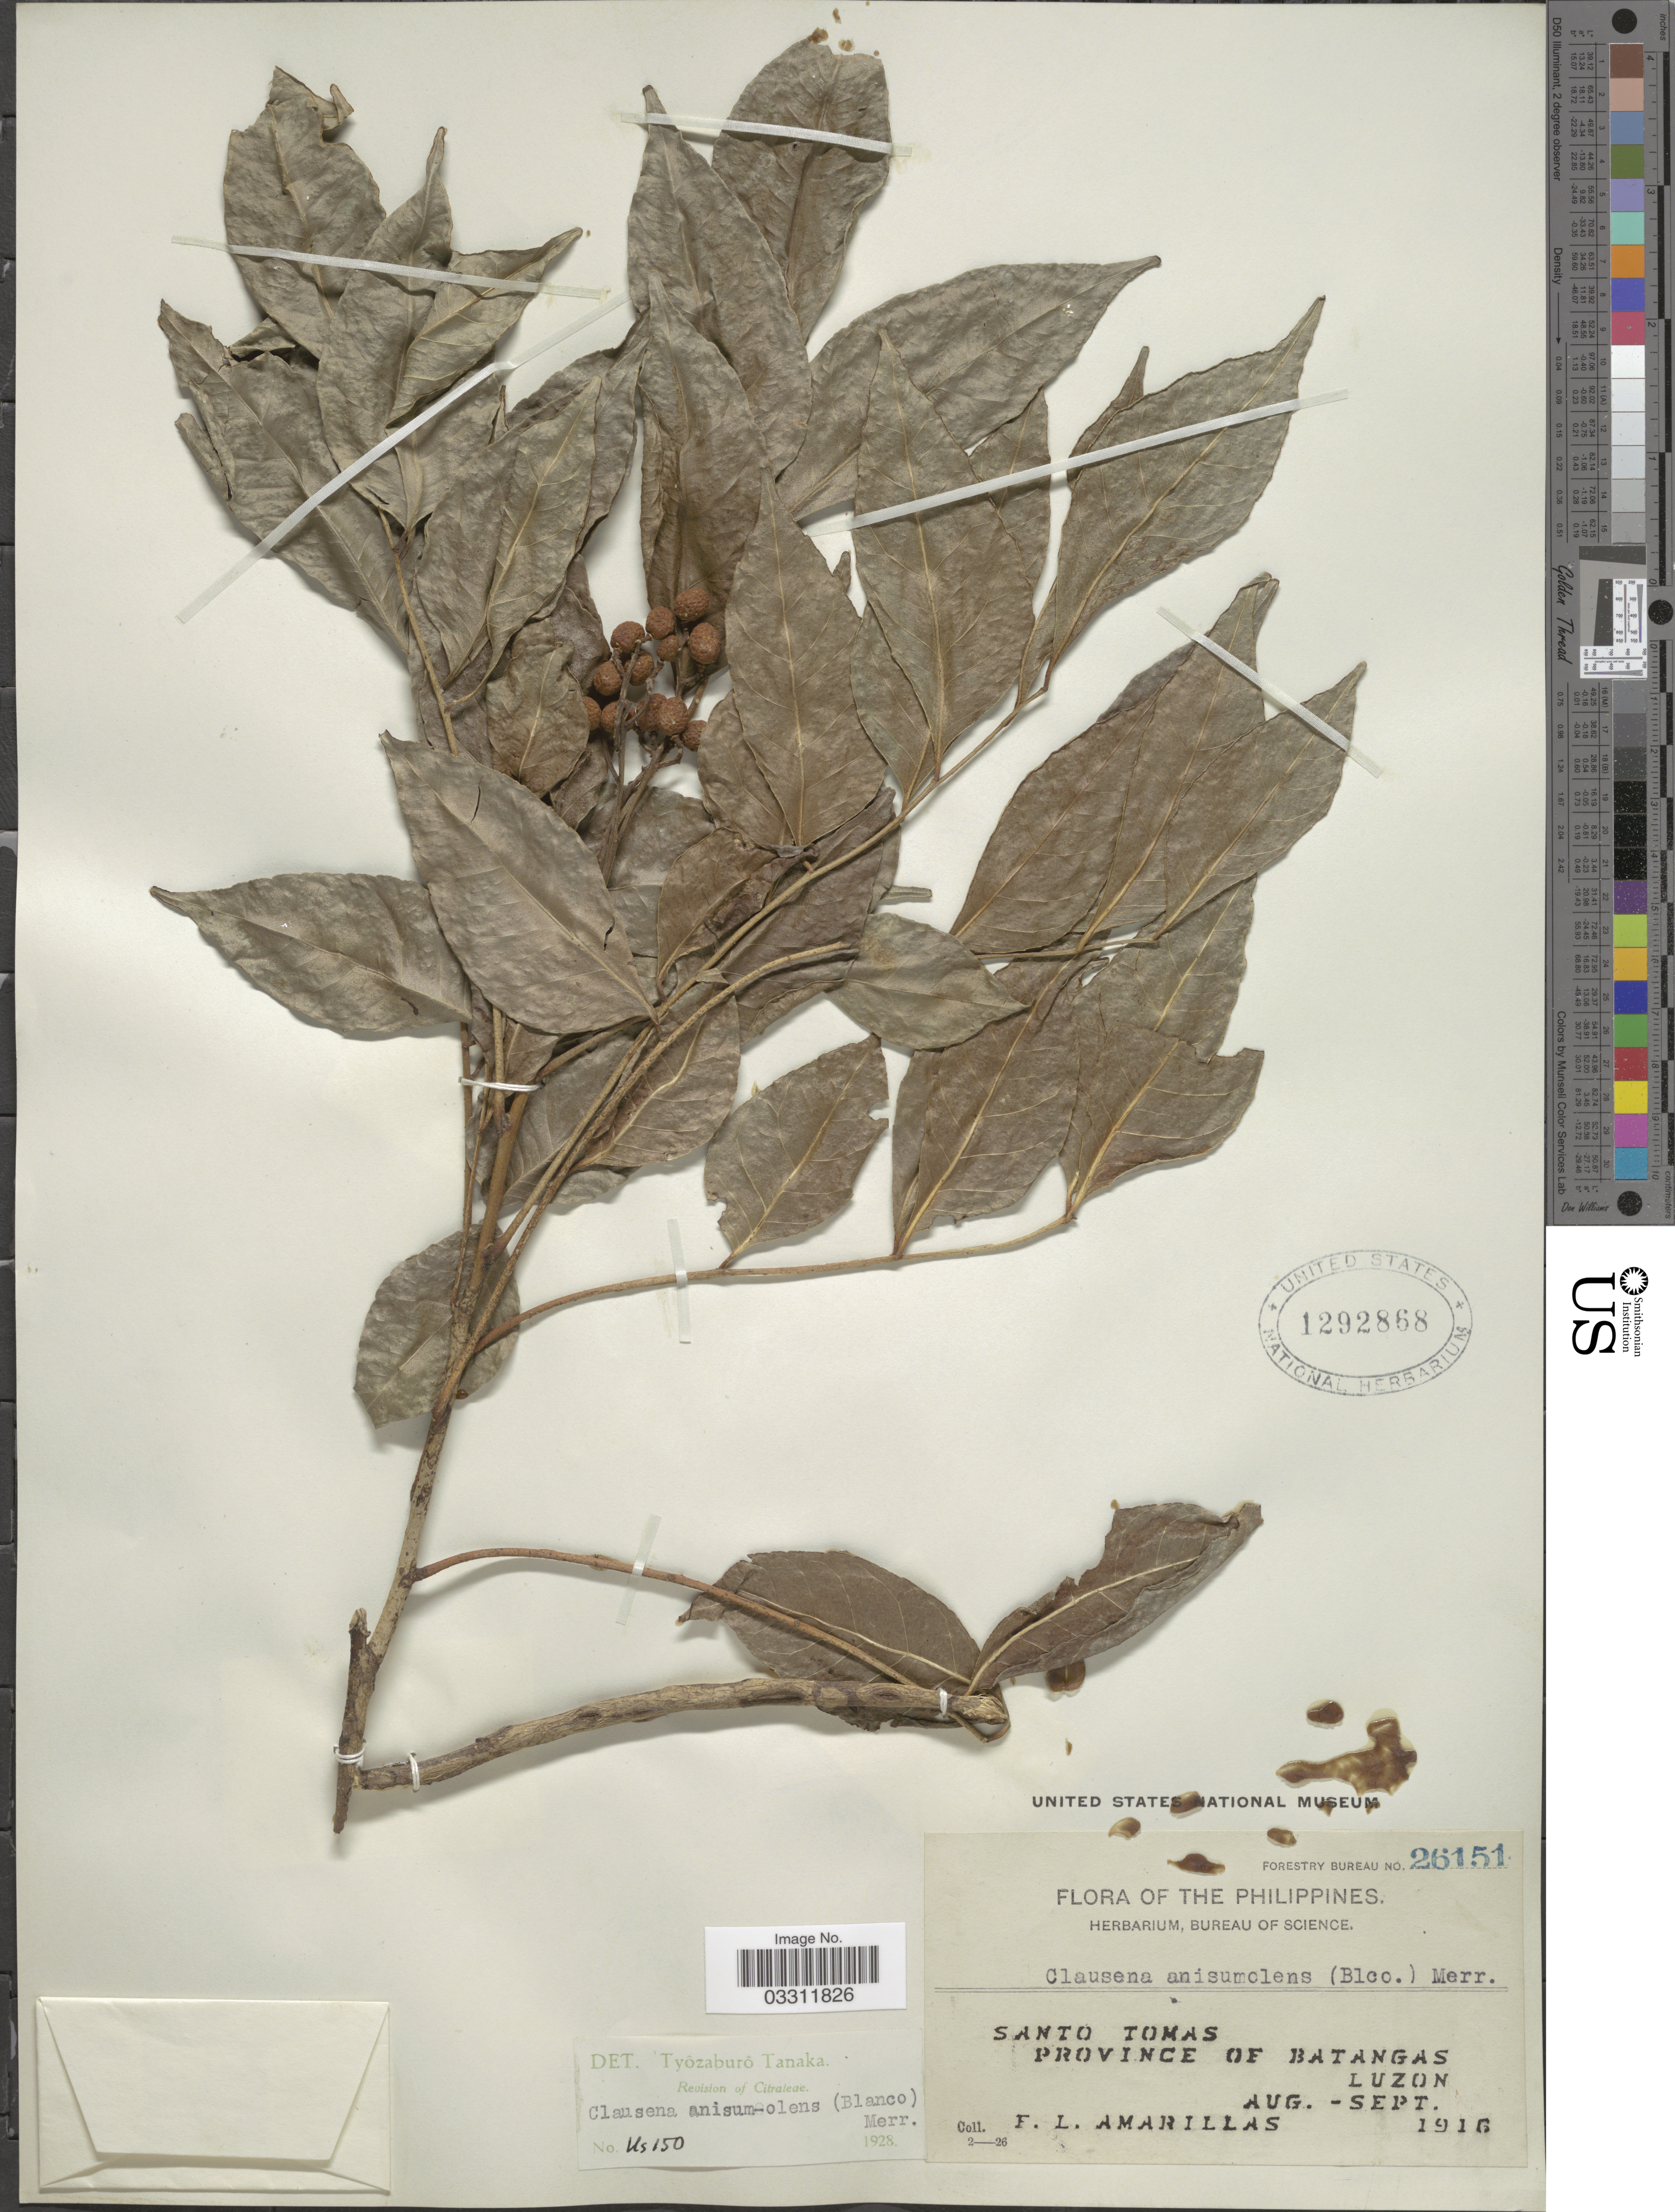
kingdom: Plantae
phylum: Tracheophyta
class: Magnoliopsida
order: Sapindales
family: Rutaceae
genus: Clausena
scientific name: Clausena anisum-olens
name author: (Blume) Merr.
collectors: F. Amarillas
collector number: Forestry Bureau 26151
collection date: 1916-08/1916-09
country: Philippines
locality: Santo Tomas. Province of Batangas. Luzon.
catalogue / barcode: US 1292868